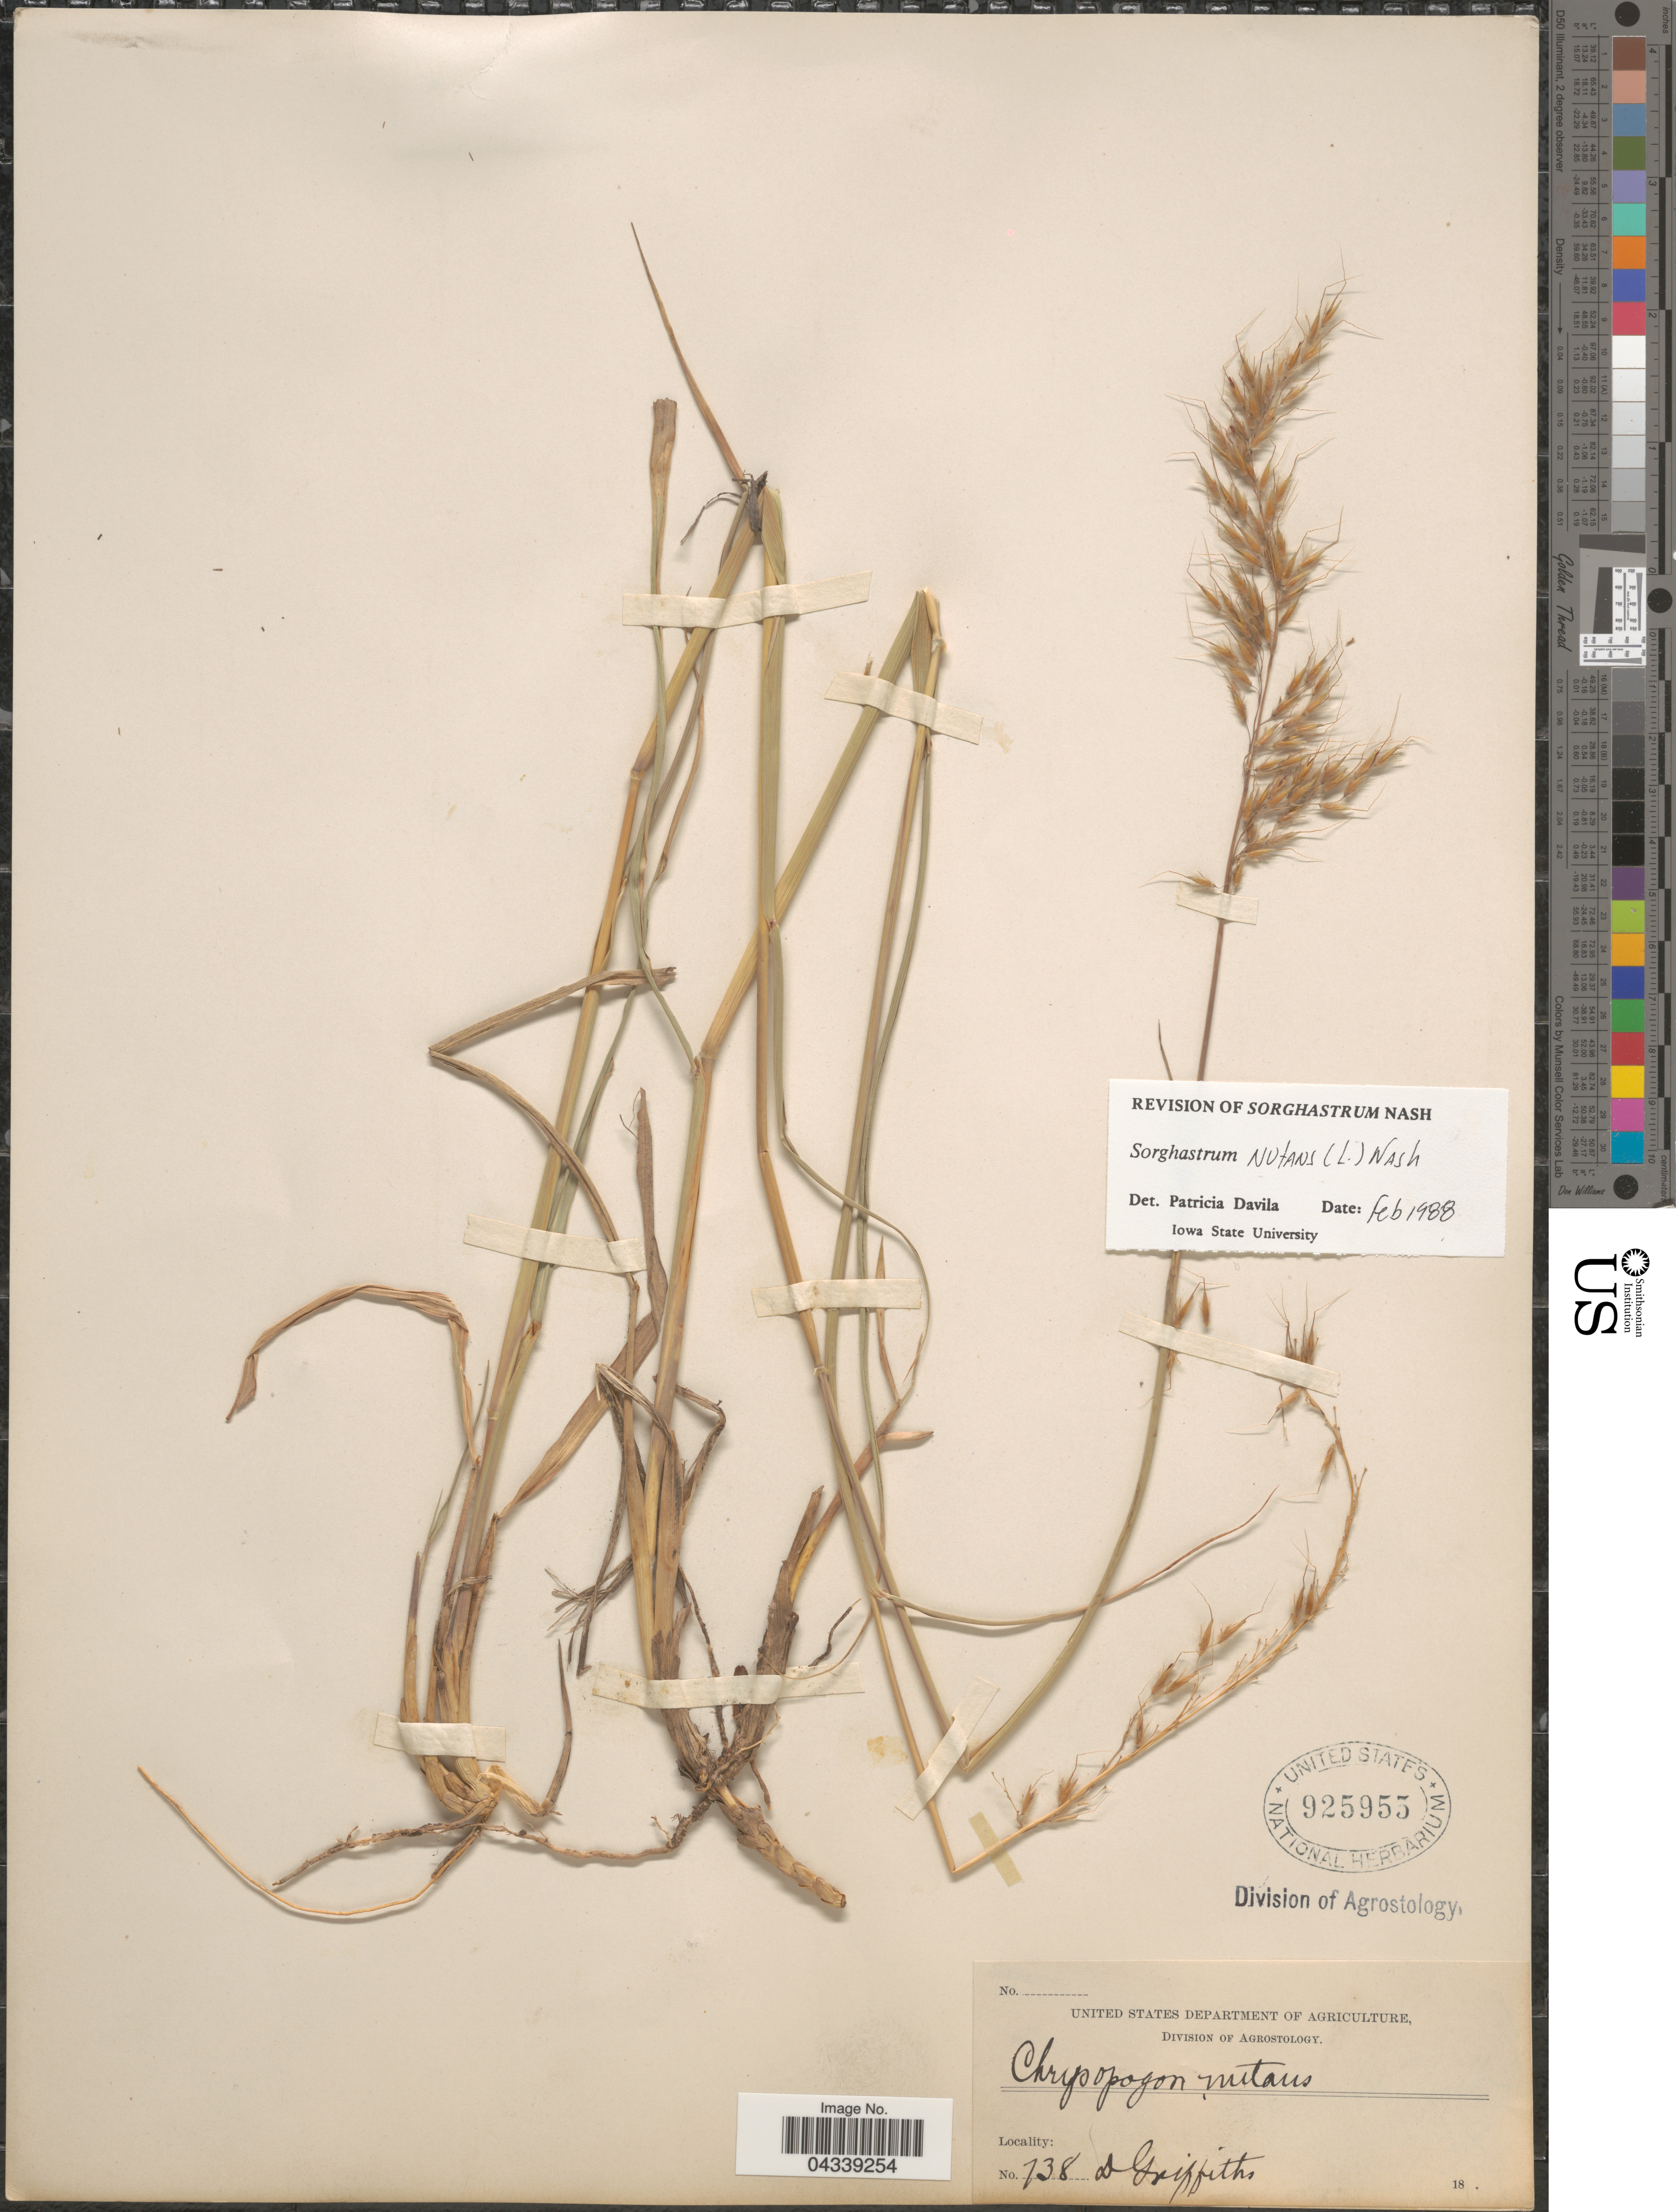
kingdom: Plantae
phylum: Tracheophyta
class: Liliopsida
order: Poales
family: Poaceae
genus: Sorghastrum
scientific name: Sorghastrum nutans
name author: (L.) Nash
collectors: D. Griffiths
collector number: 738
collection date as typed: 18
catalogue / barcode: US 925955